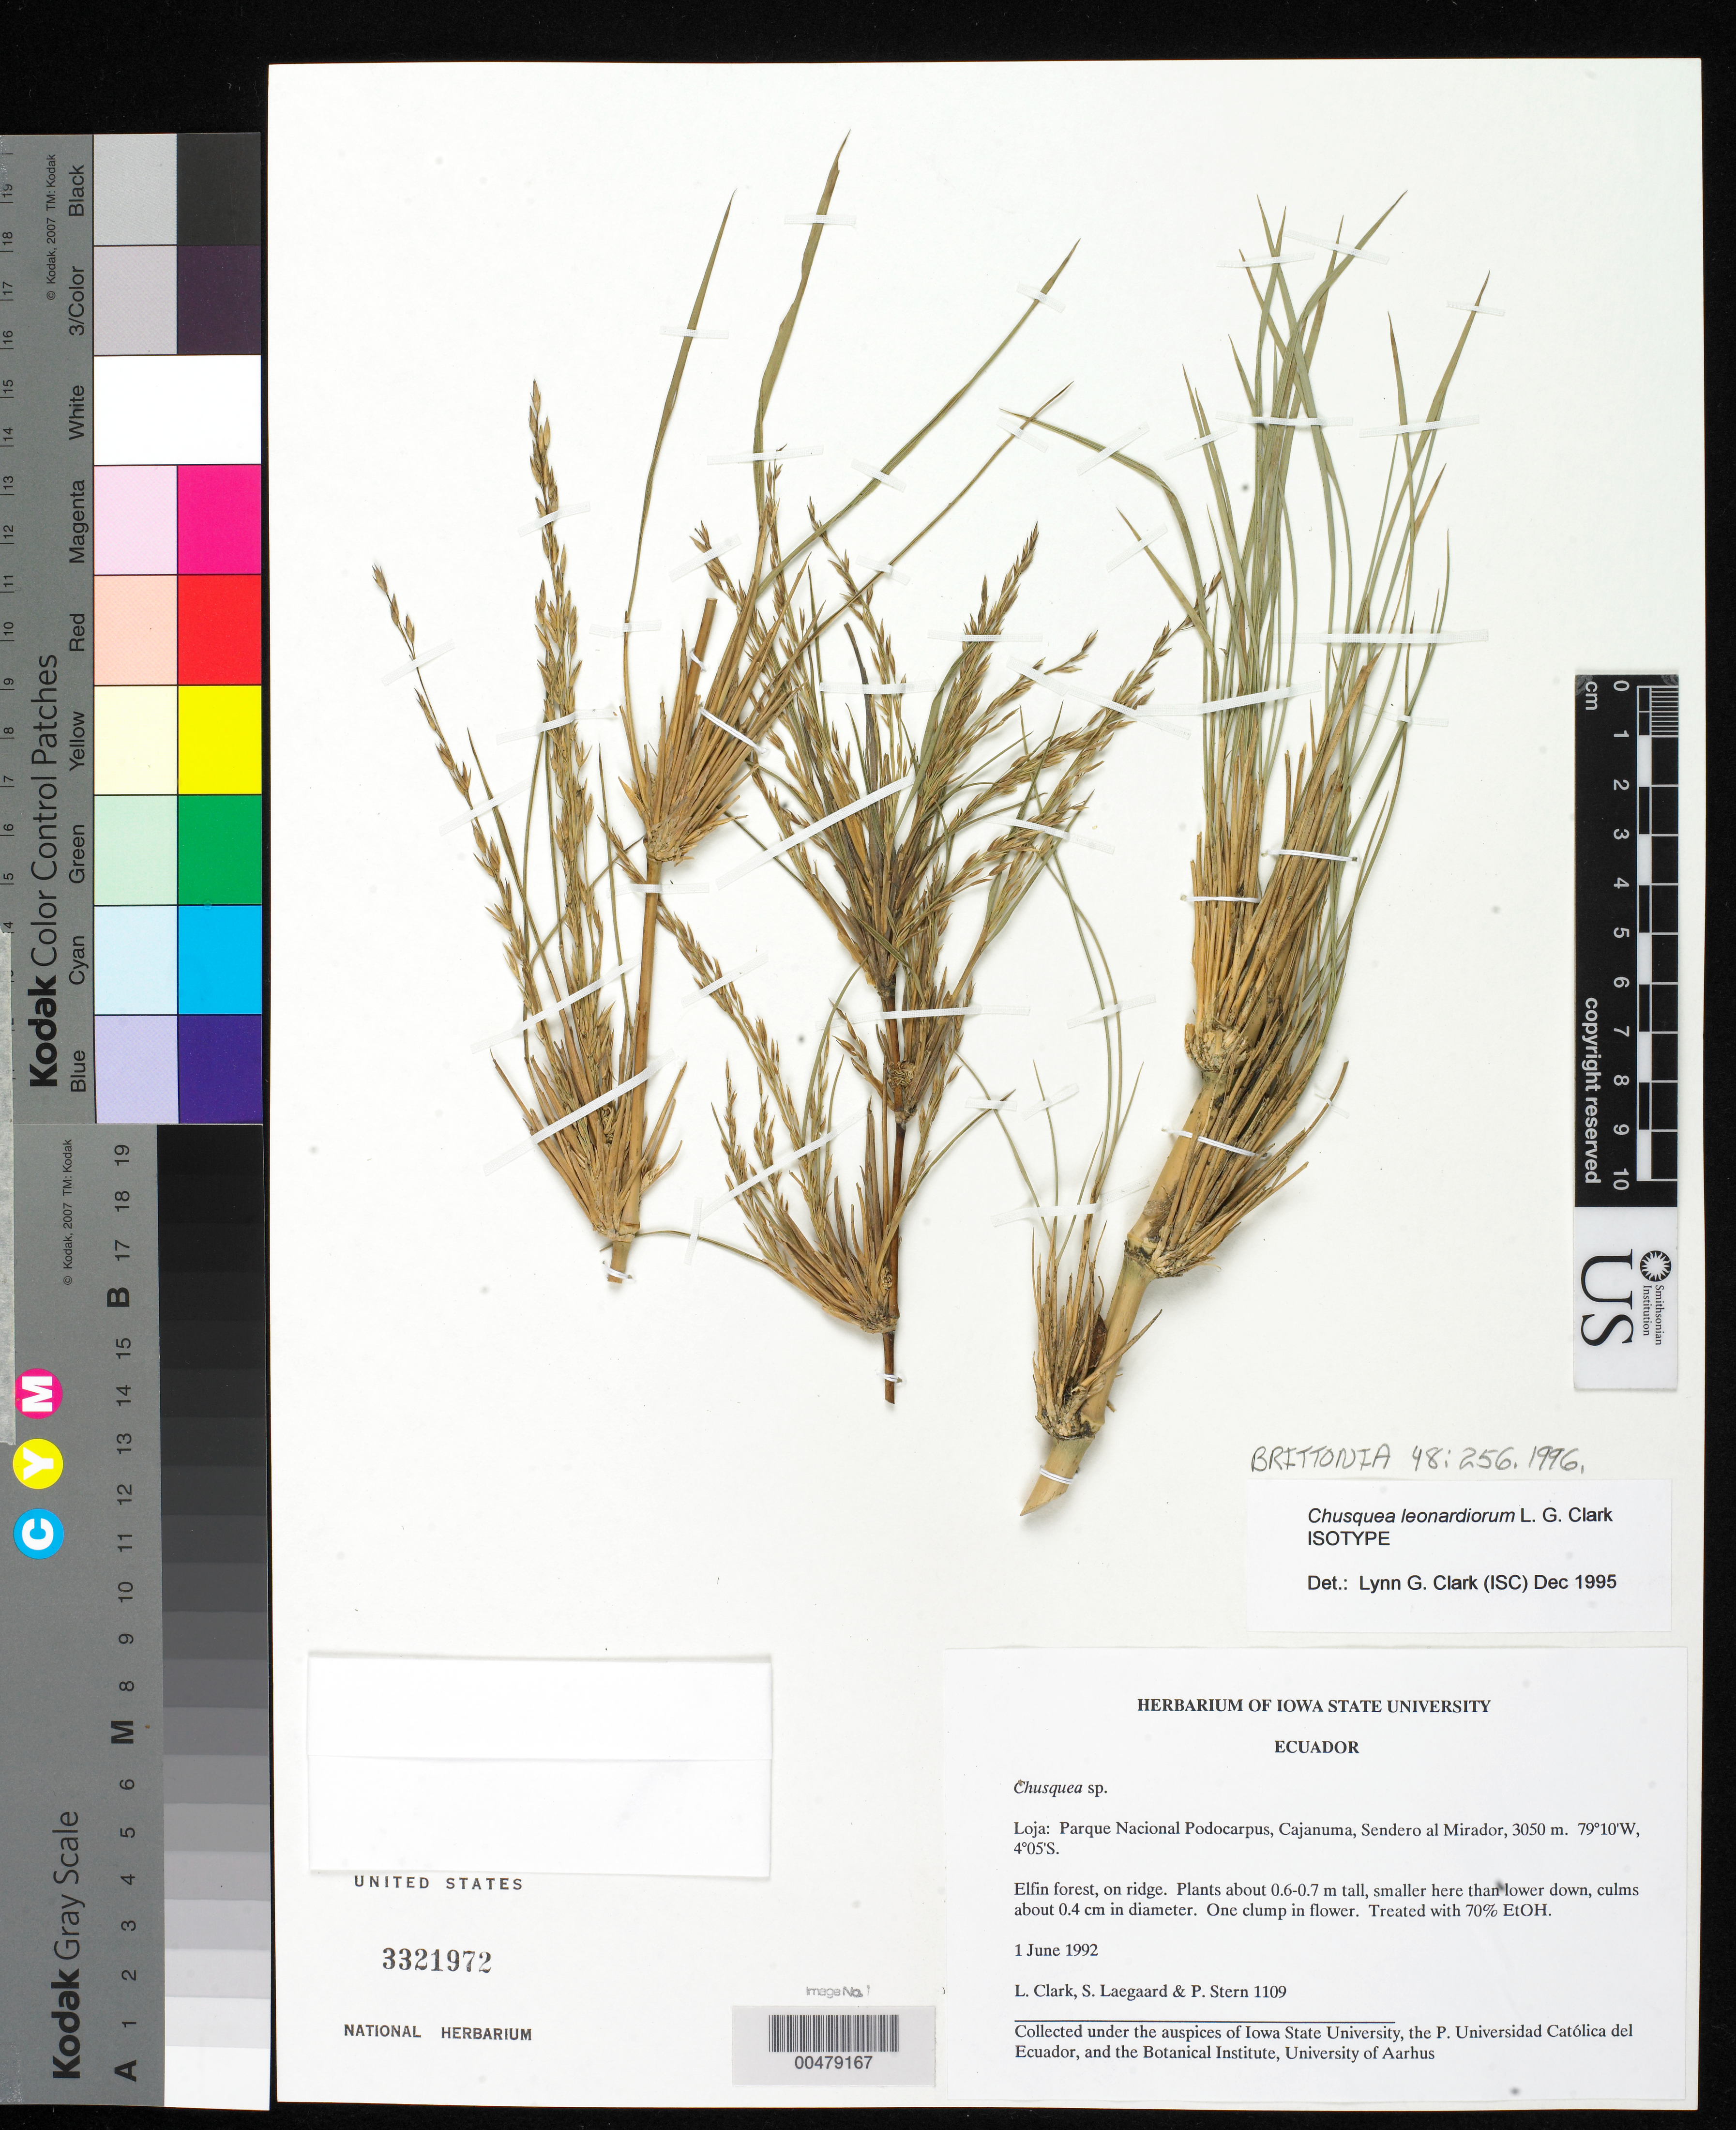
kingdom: Plantae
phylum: Tracheophyta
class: Liliopsida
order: Poales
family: Poaceae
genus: Chusquea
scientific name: Chusquea leonardiorum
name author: L.G. Clark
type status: Isotype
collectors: L. G. Clark, S. Lægaard & P. Stern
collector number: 1109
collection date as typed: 01 Jun 1992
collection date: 1992-06-01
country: Ecuador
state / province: Loja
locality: Parque Nacional Podocarpus, Cajanuma, Sendero al Mirador. [Park Nacional Podocarpus, Cajanuma, footpath to the viewpoint.].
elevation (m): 3050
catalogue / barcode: US 3321972